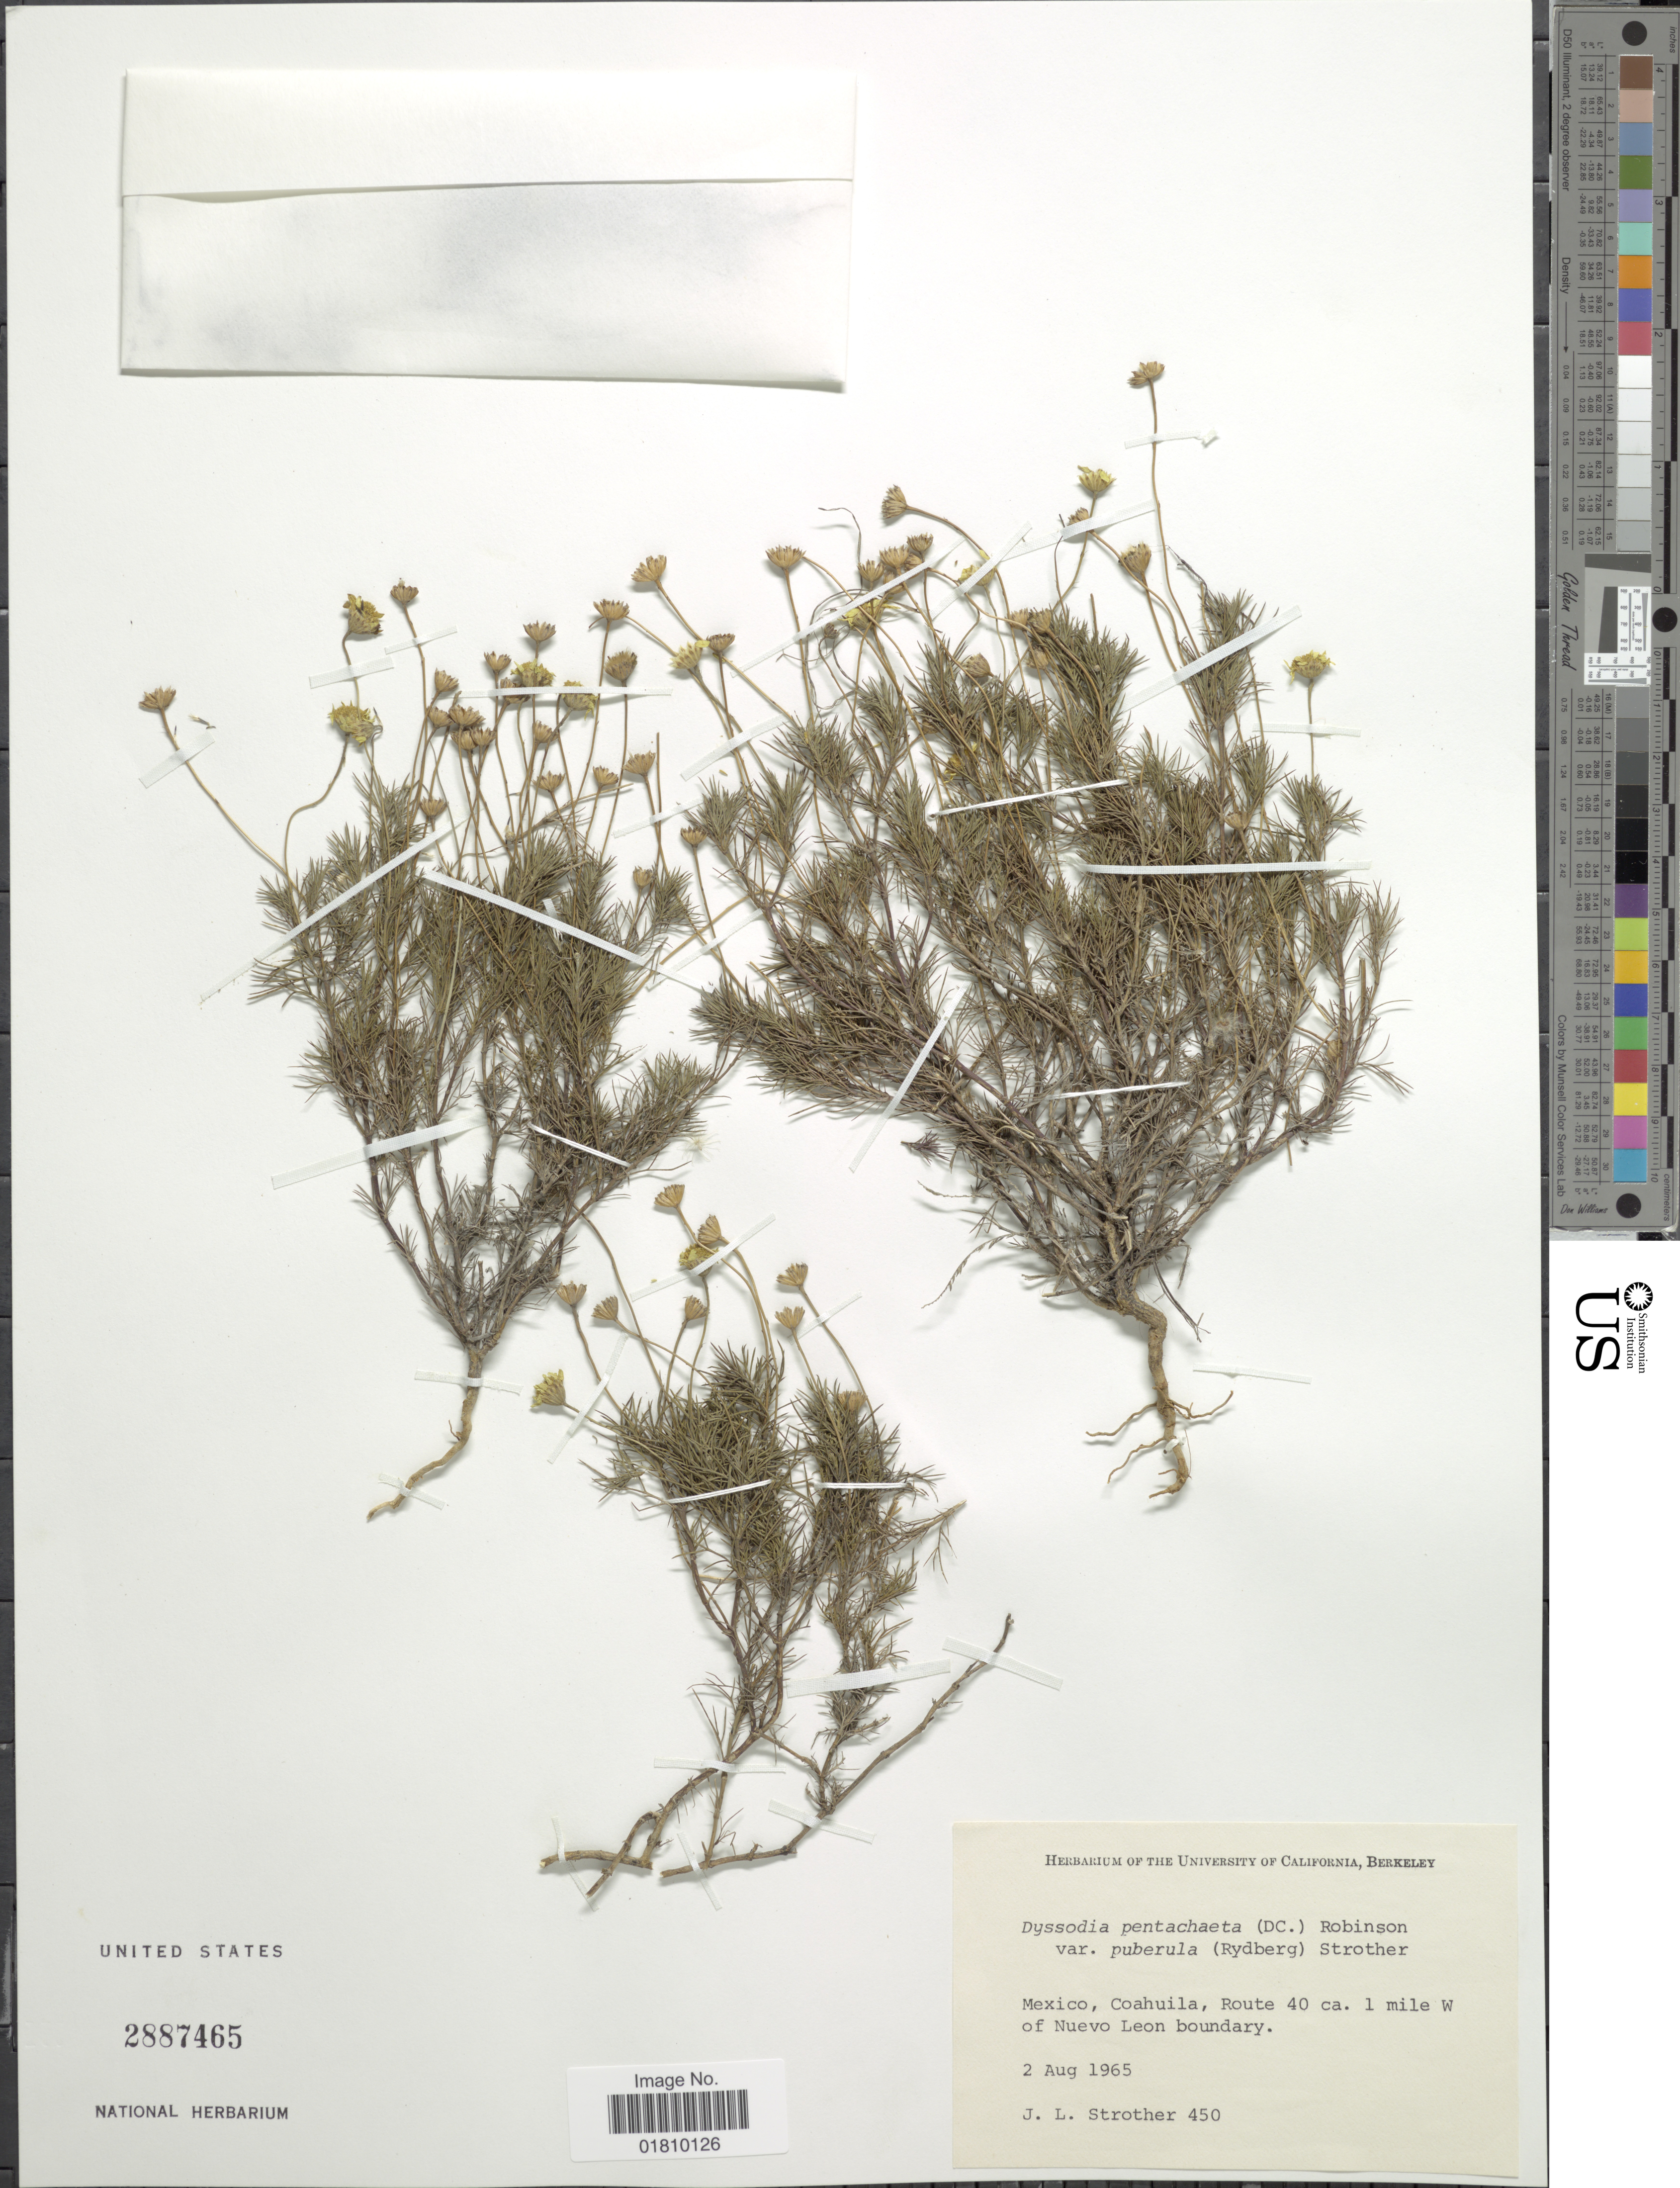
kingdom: Plantae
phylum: Tracheophyta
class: Magnoliopsida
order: Asterales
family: Asteraceae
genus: Thymophylla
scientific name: Thymophylla pentachaeta var. puberula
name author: (Rydb.) Strother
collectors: J. L. Strother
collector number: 450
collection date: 1965-08-02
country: Mexico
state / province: Coahuila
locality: Route 40 ca. 1 mile W of Nuevo Leon boundary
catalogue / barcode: US 2887465